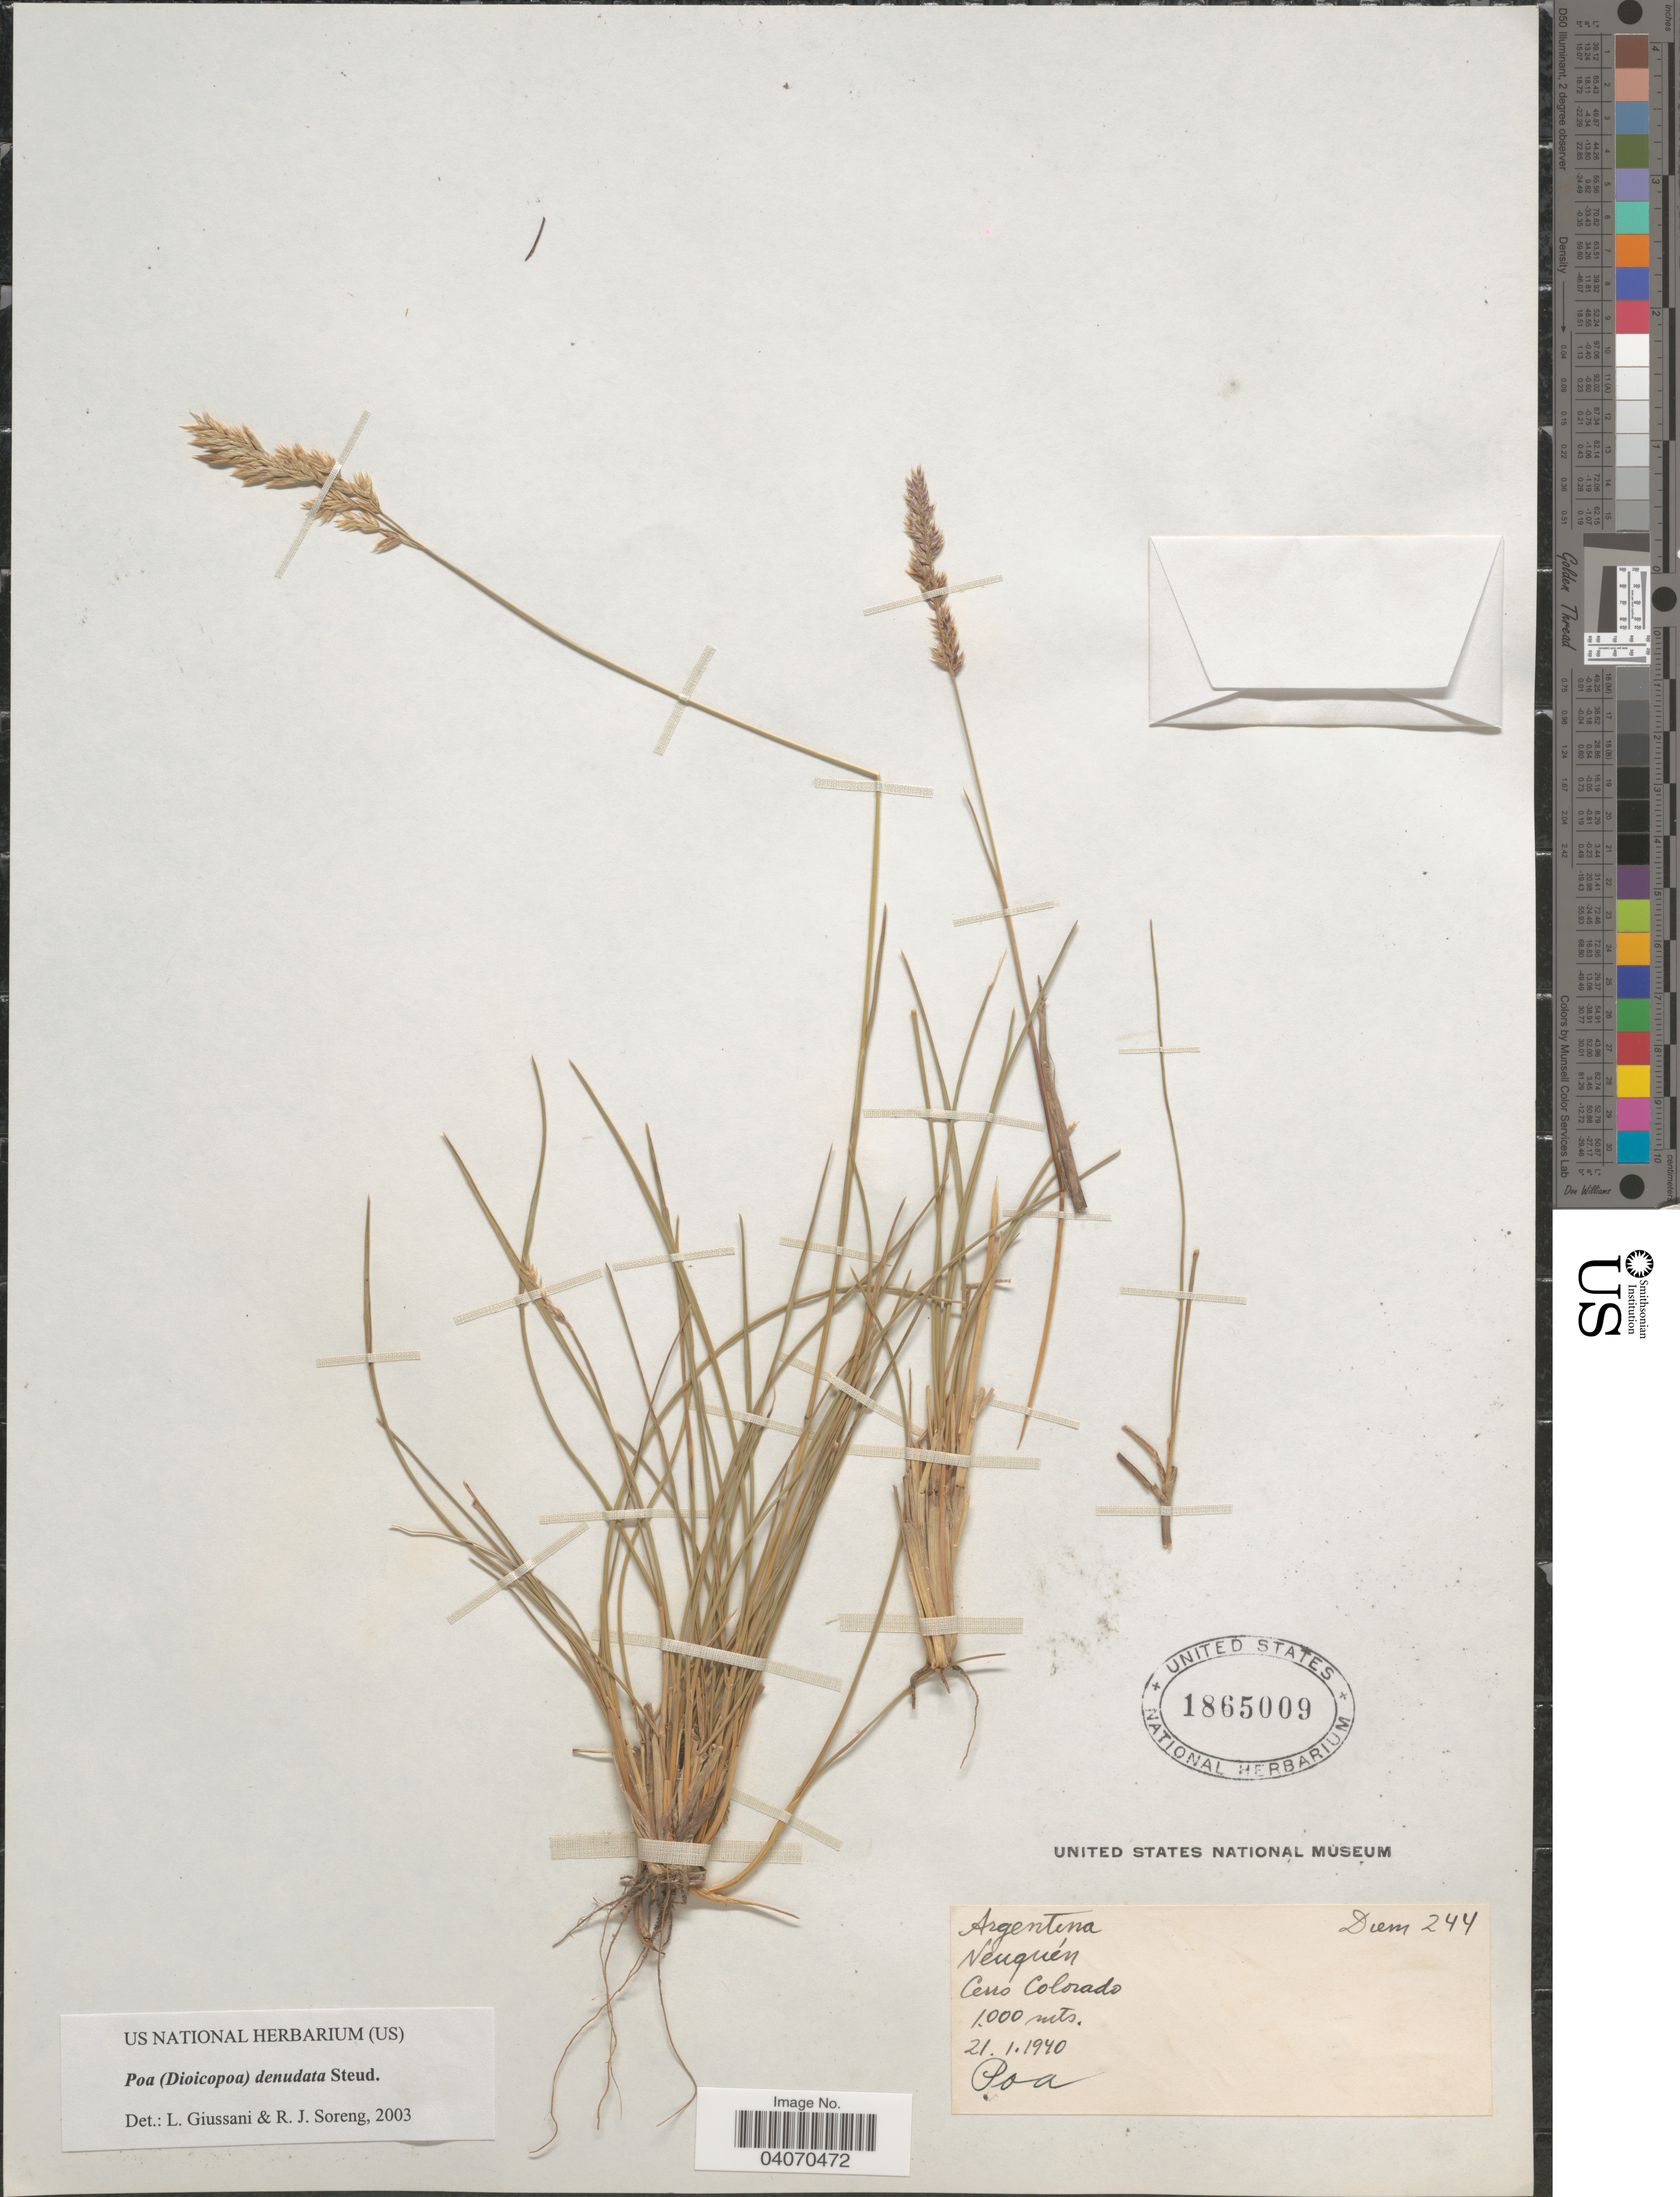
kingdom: Plantae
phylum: Tracheophyta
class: Liliopsida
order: Poales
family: Poaceae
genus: Poa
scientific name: Poa denudata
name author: Steud.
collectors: Diem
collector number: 244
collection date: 1940-01-21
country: Argentina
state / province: Neuquen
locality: Cerro Colorado.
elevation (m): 1000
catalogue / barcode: US 1865009